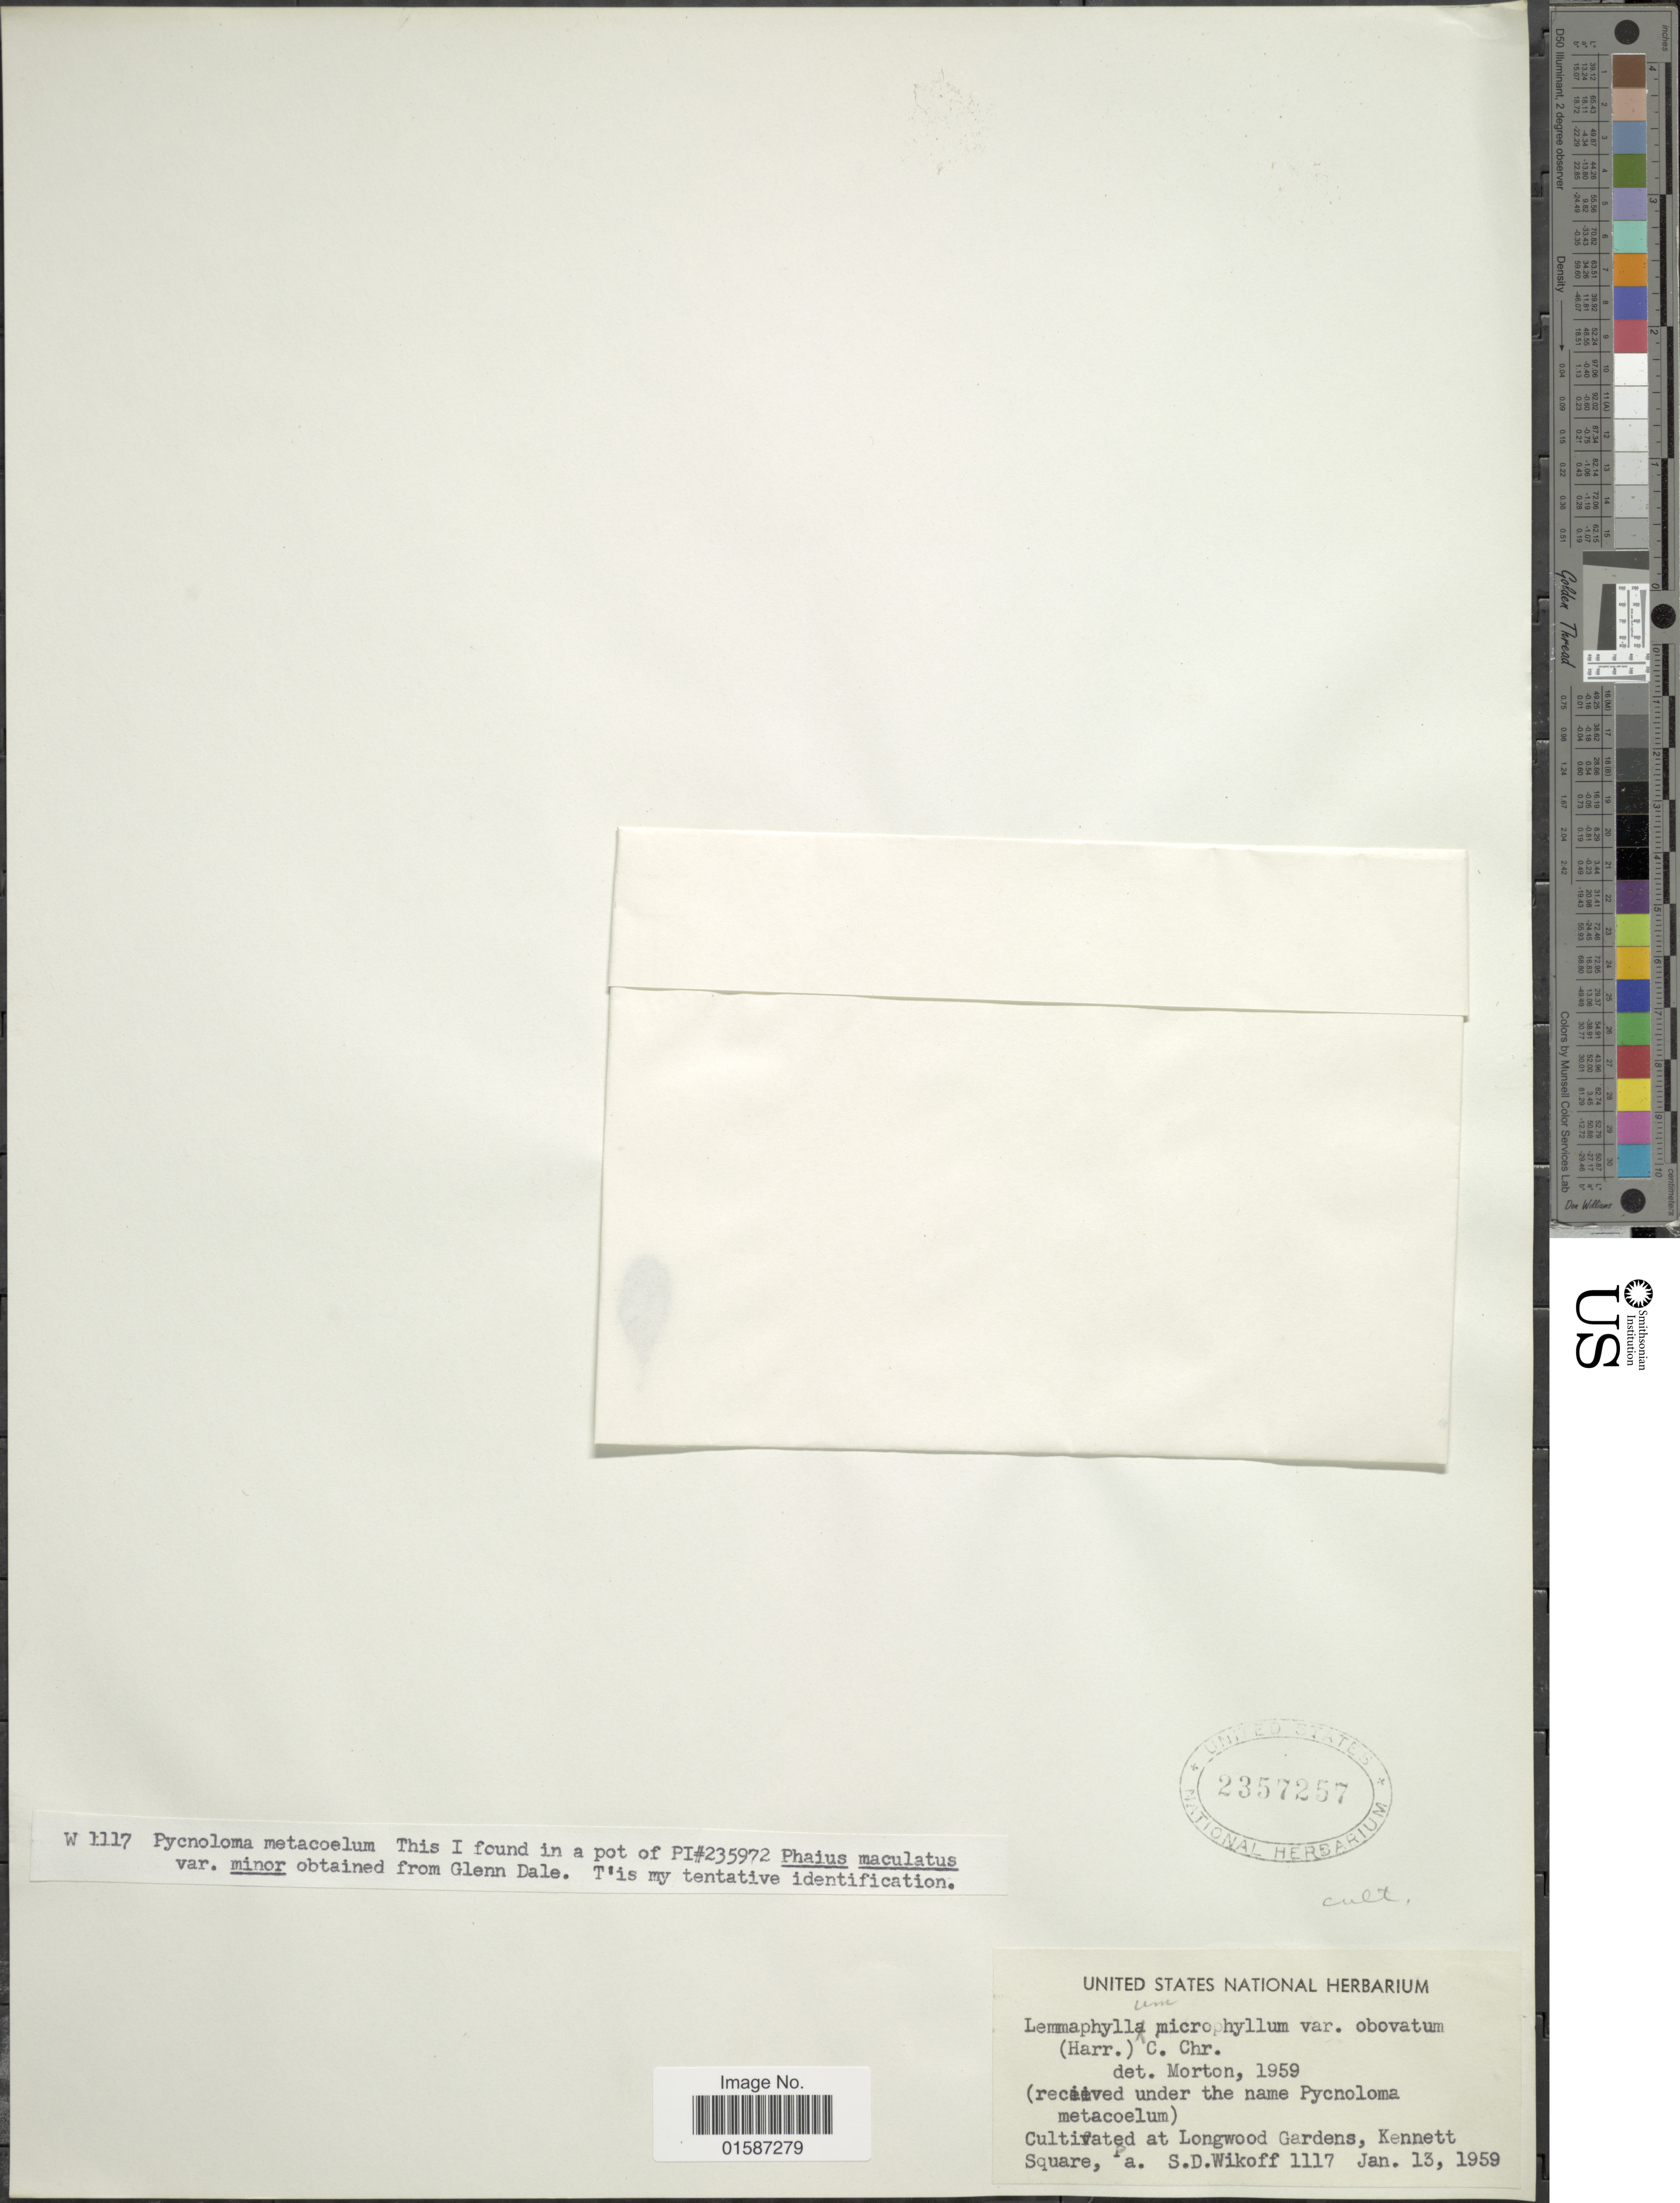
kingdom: Plantae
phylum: Tracheophyta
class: Polypodiopsida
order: Polypodiales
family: Polypodiaceae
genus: Lemmaphyllum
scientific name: Lemmaphyllum microphyllum var. obovatum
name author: (Harr.) C. Chr.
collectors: S. Wikoff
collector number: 1117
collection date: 1959-01-13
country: United States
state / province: Pennsylvania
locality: Longwood Gardens, Kennett Square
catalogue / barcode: US 2357257